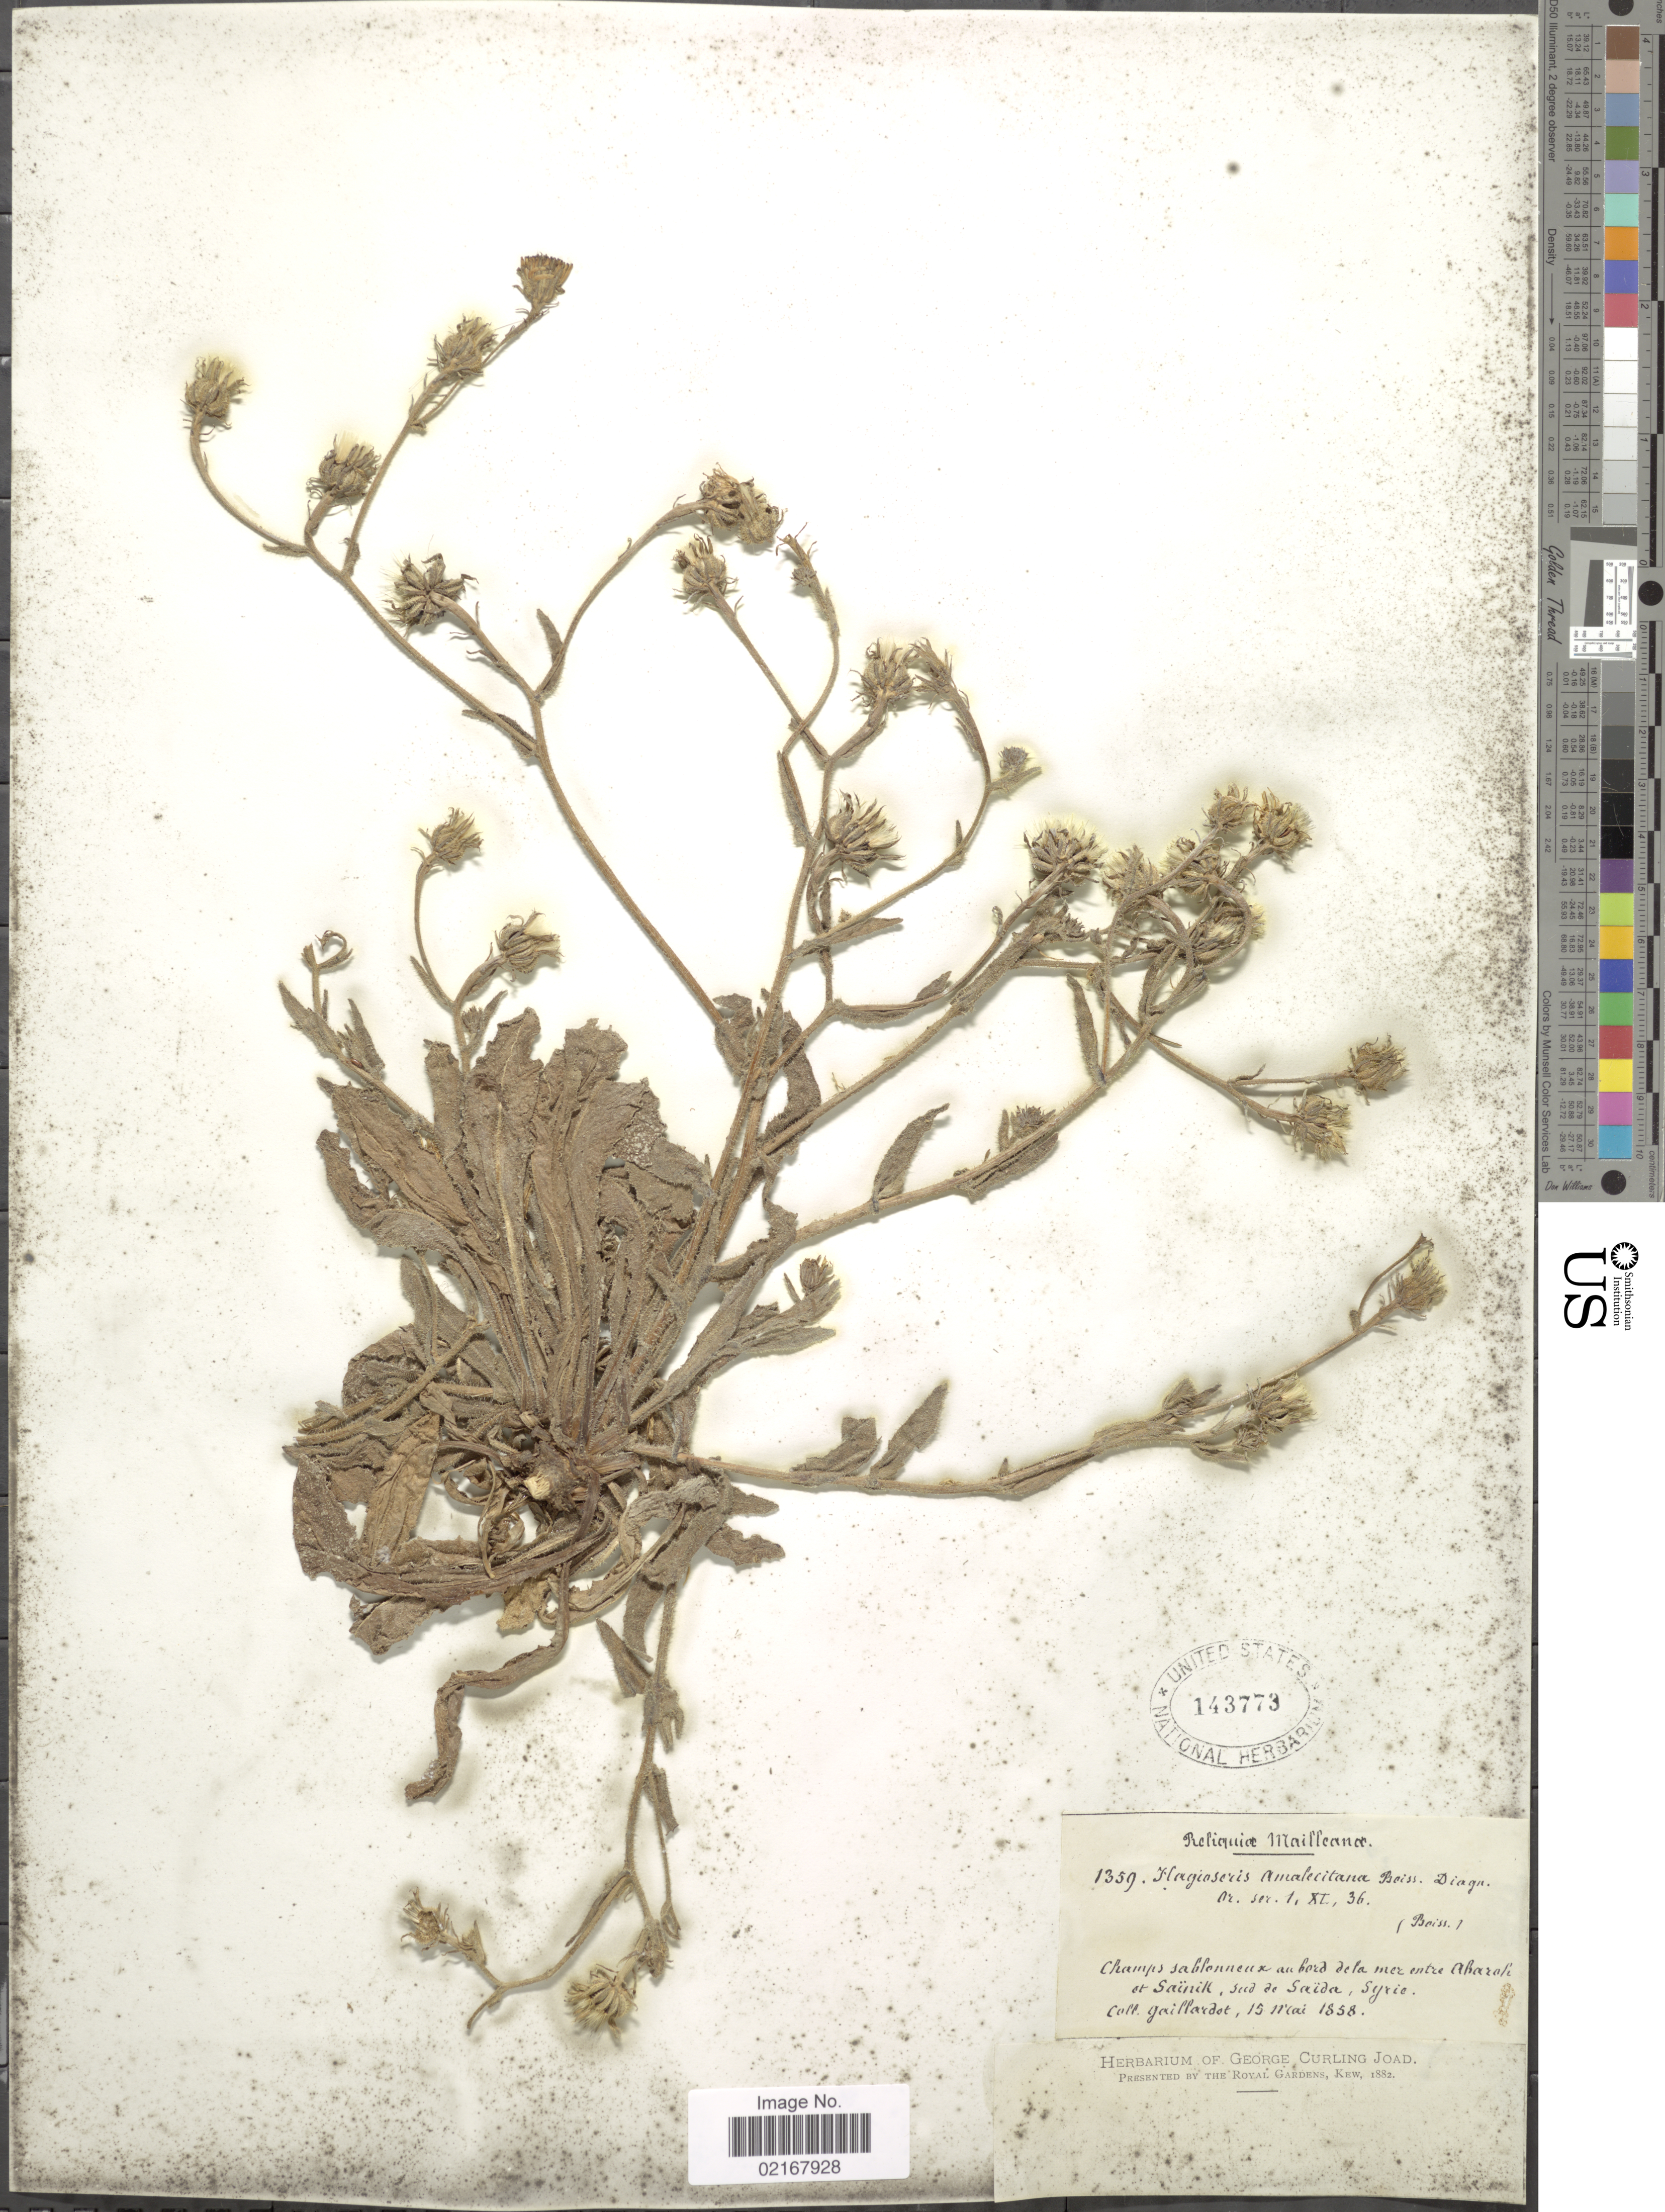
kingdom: Plantae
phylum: Tracheophyta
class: Magnoliopsida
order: Asterales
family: Asteraceae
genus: Picris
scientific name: Picris amalecitana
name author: (Boiss.) Eig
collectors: Gaillardot, --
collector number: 1359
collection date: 1858-05-15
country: Syria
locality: Au bord de la mer entre Abarah [interpreted] et Sainik, sude de Saida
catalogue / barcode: US 143773